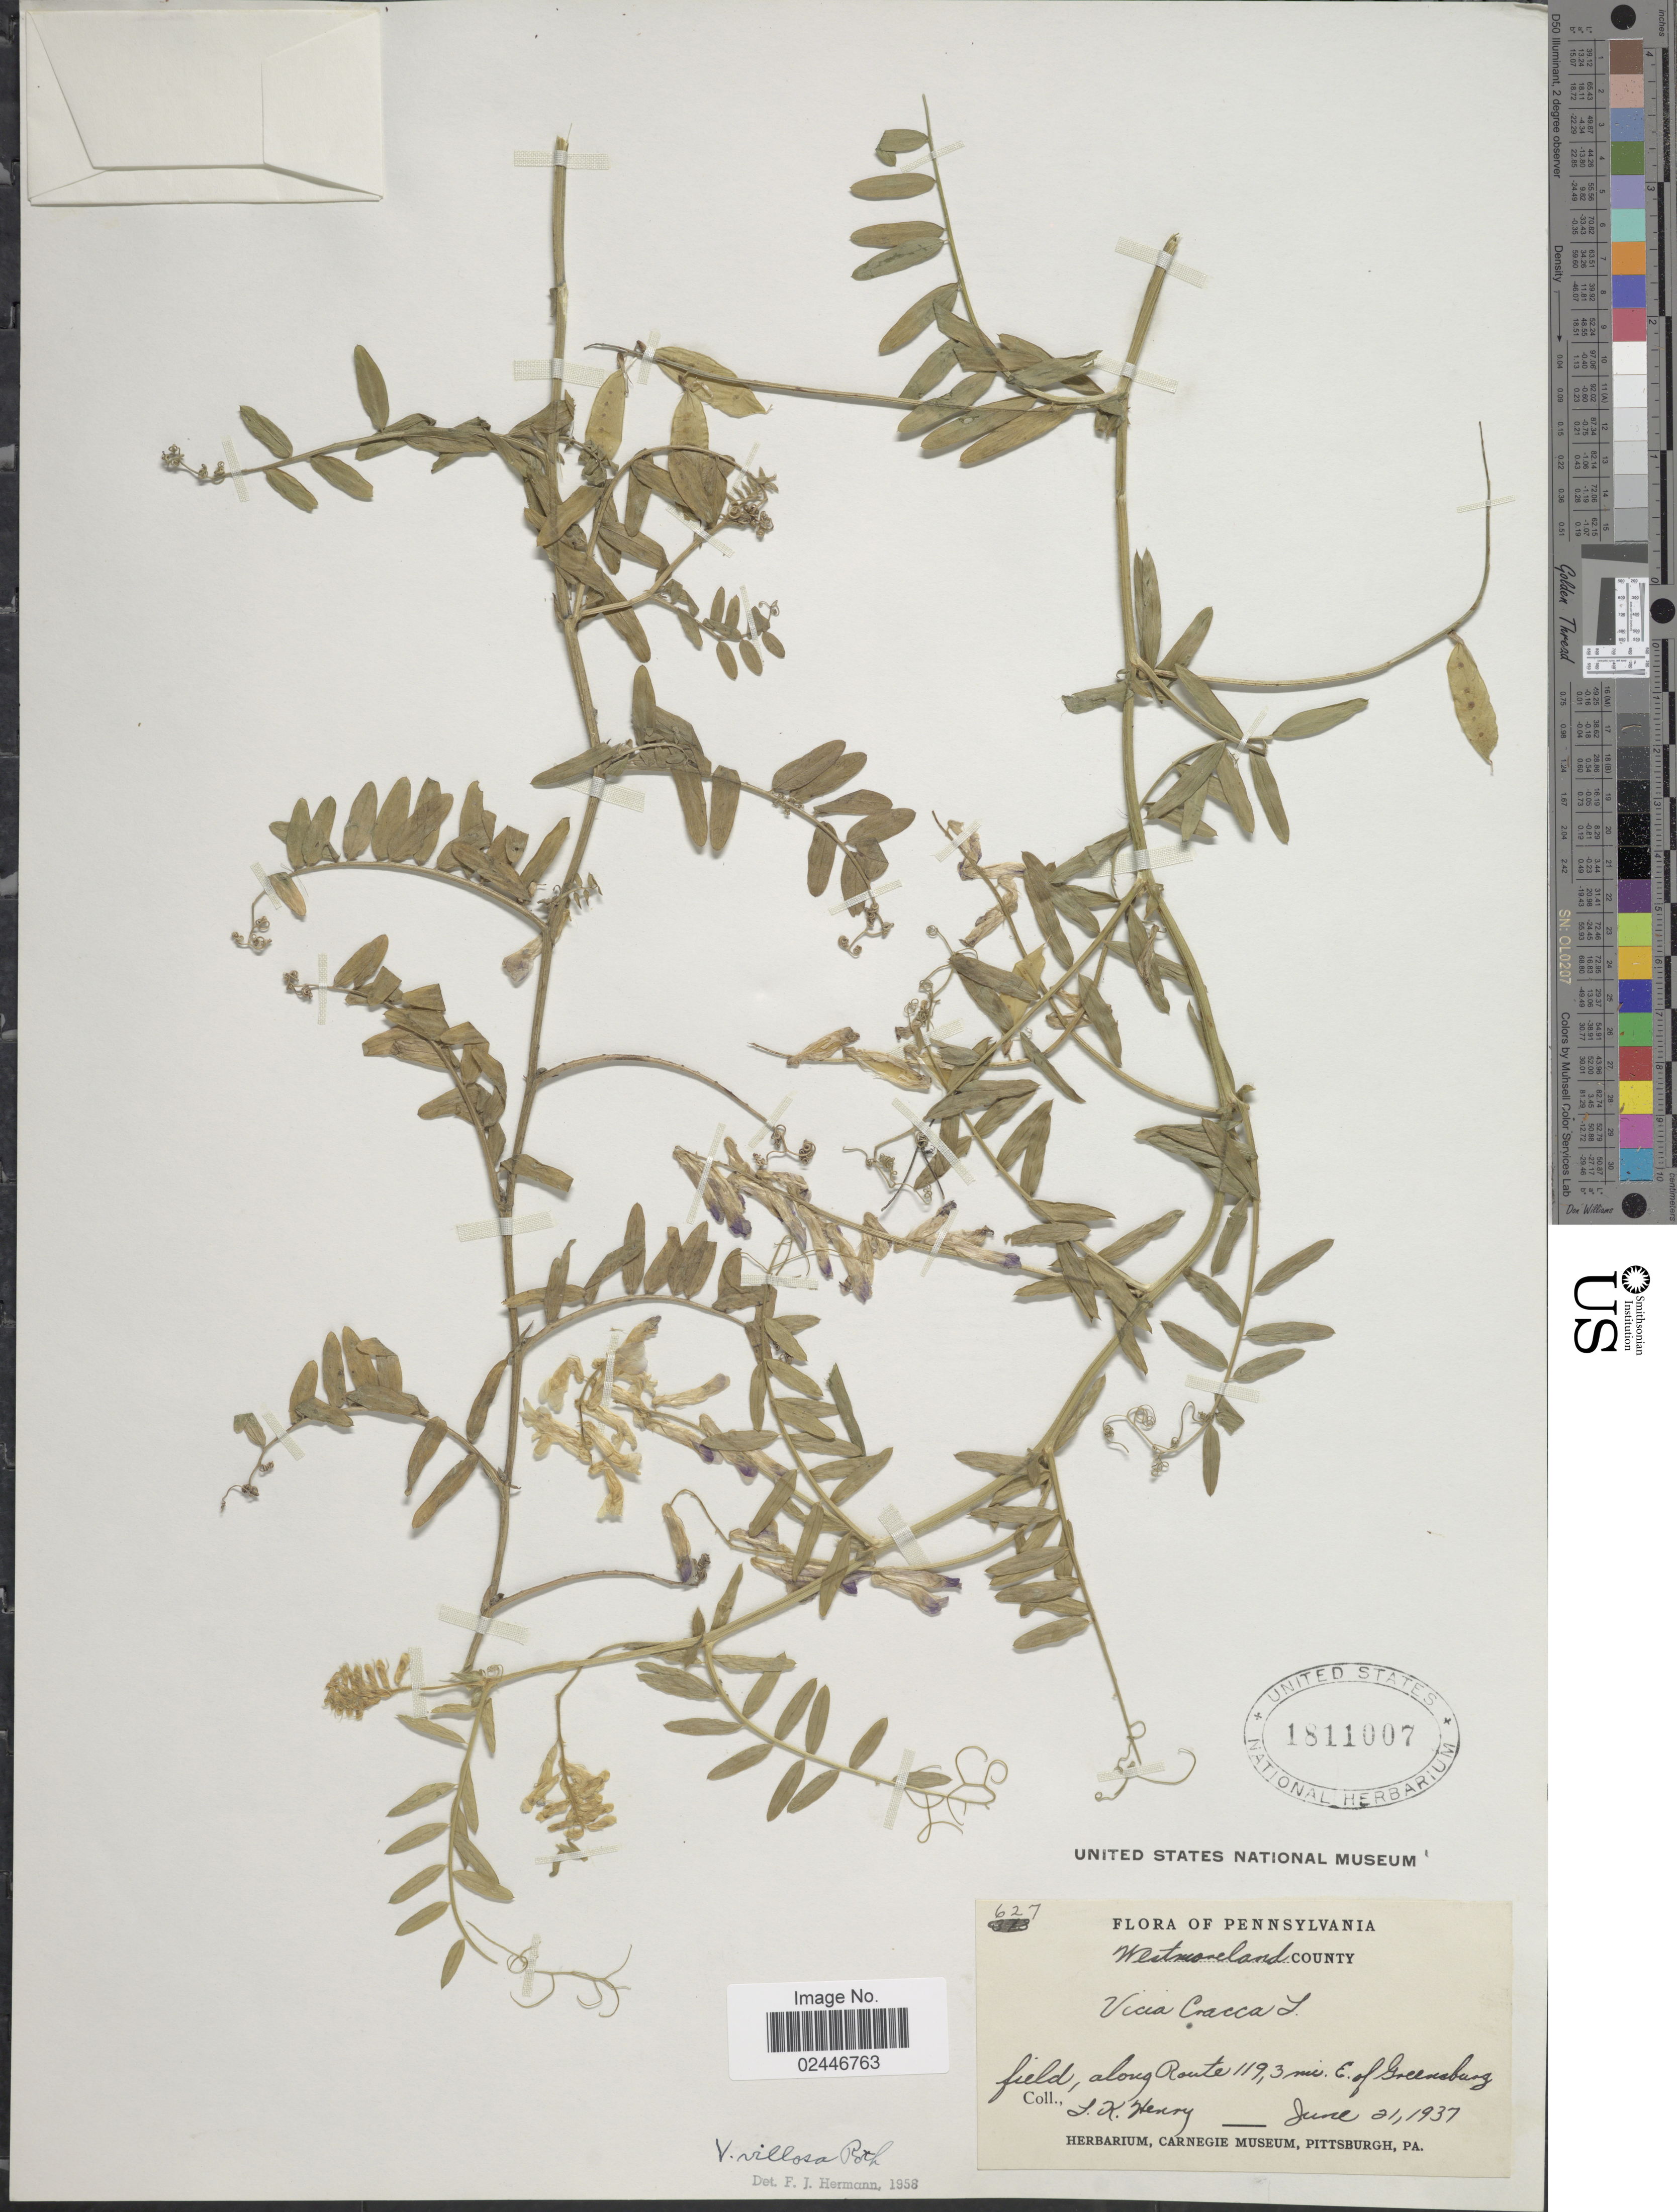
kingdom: Plantae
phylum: Tracheophyta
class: Magnoliopsida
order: Fabales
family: Fabaceae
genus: Vicia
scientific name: Vicia villosa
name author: Roth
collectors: J. K. Henry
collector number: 627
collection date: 1937-06-21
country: United States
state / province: Pennsylvania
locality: Westmoreland County, field, along Route 119, 3 mi. E. of Greensburg.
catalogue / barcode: US 1811007